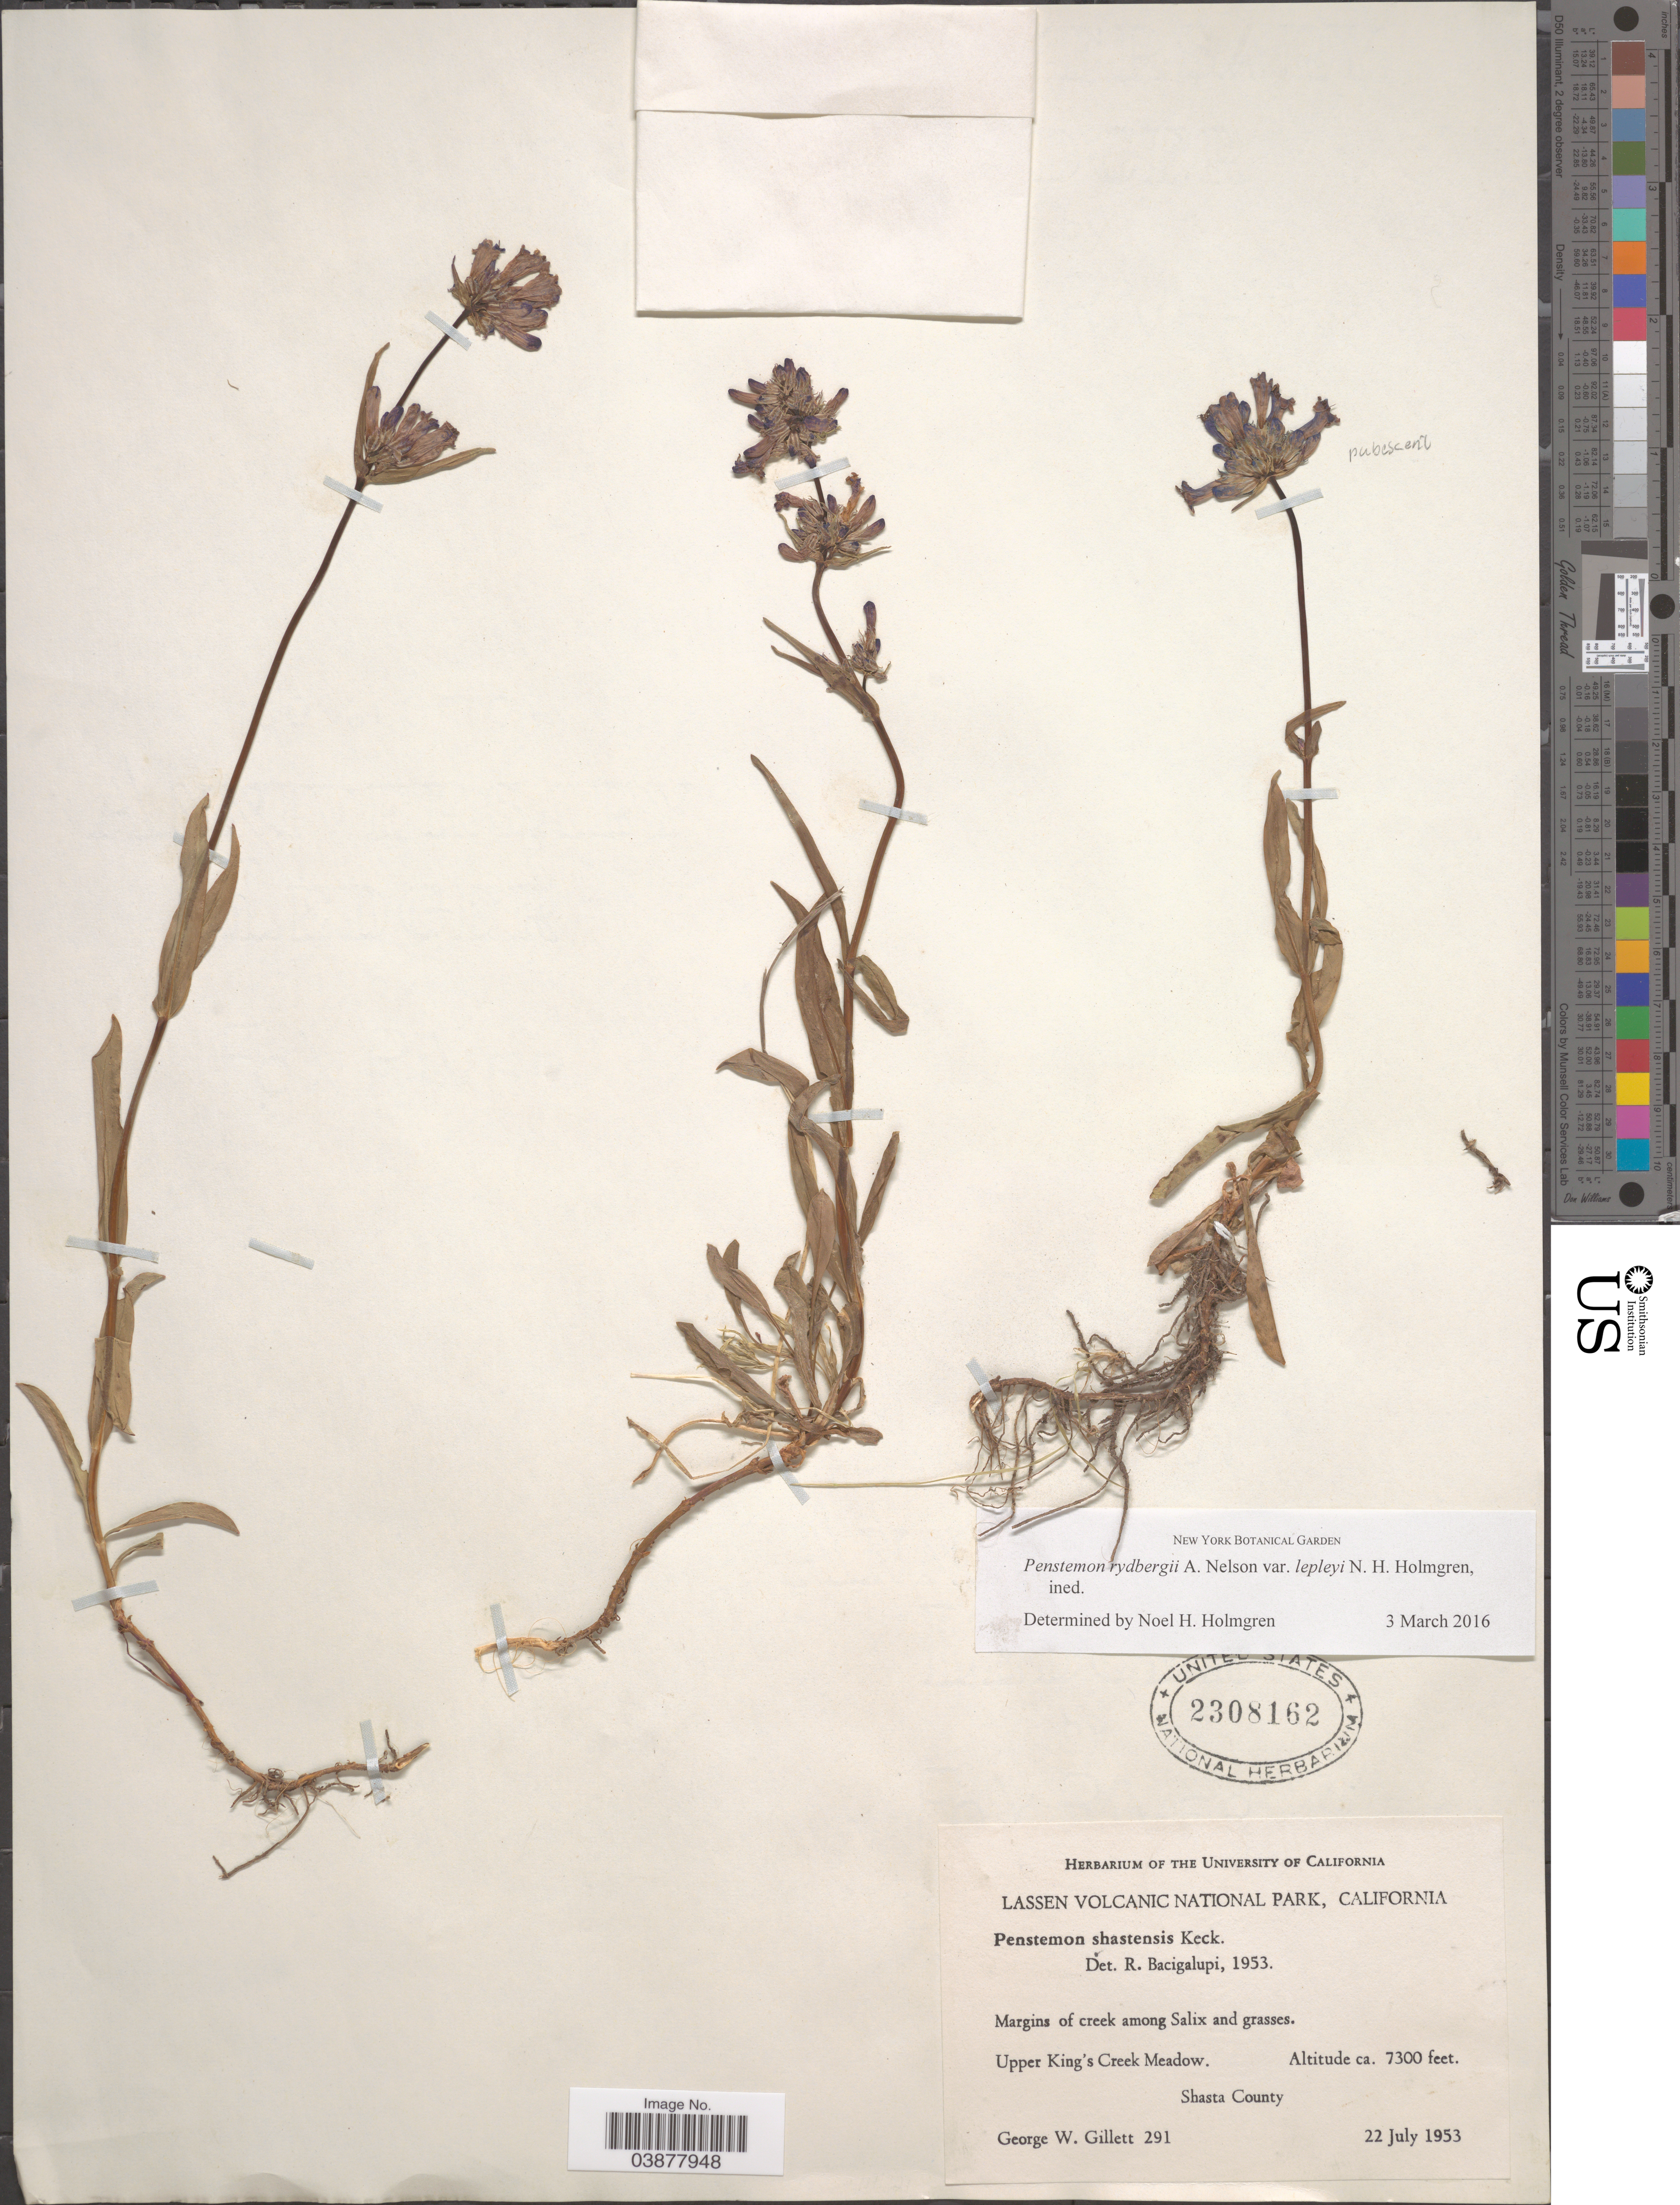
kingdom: Plantae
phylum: Tracheophyta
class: Magnoliopsida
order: Lamiales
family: Plantaginaceae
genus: Penstemon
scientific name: Penstemon rydbergii var. lepleyi N.H. Holmgren var. nov. ined.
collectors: G. Gillett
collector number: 291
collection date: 1953-07-22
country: United States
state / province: California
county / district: Shasta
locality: Lassen Volcanic National Park. Upper King's Creek Meadow. Shasta County.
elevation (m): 2225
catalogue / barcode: US 2308162